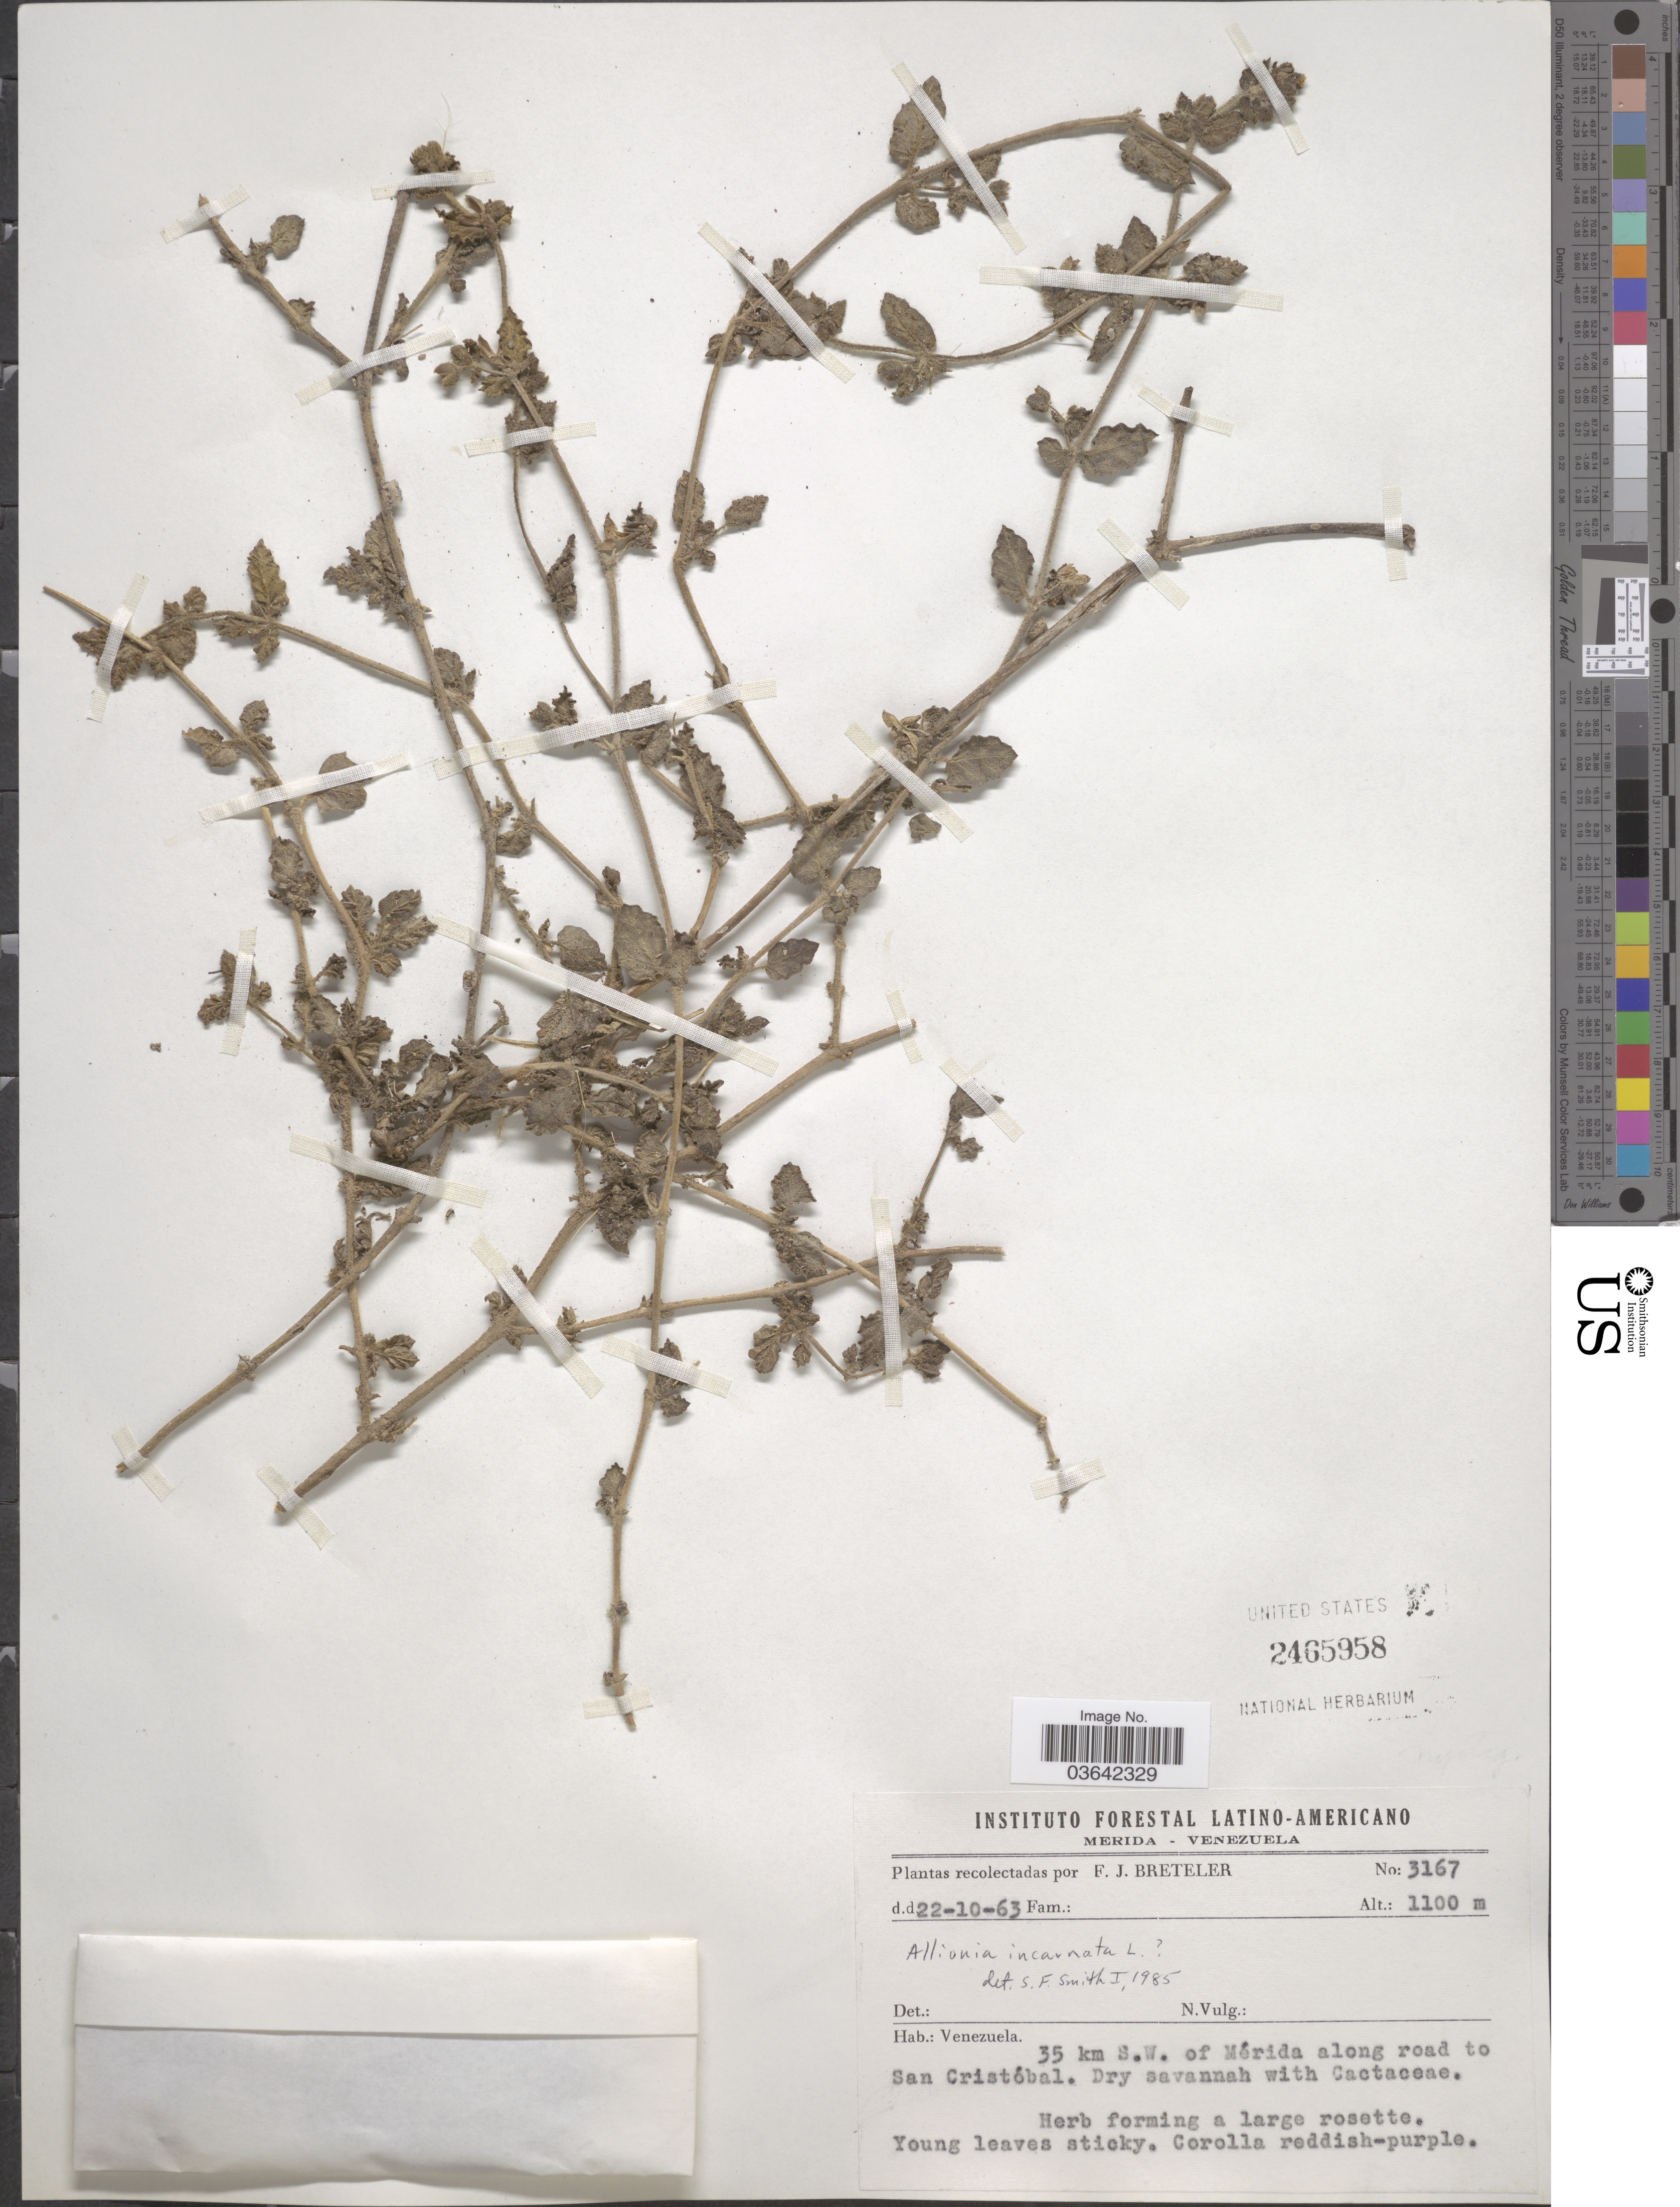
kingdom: Plantae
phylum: Tracheophyta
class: Magnoliopsida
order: Caryophyllales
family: Nyctaginaceae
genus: Allionia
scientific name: Allionia incarnata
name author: L.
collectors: F. J. Breteler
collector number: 3167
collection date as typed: Transcribed d/m/y: 22/10/63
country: Venezuela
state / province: Mérida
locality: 35 km S.W. of Mérida along road to San Cristóbal.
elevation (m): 1100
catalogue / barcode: US 2465958